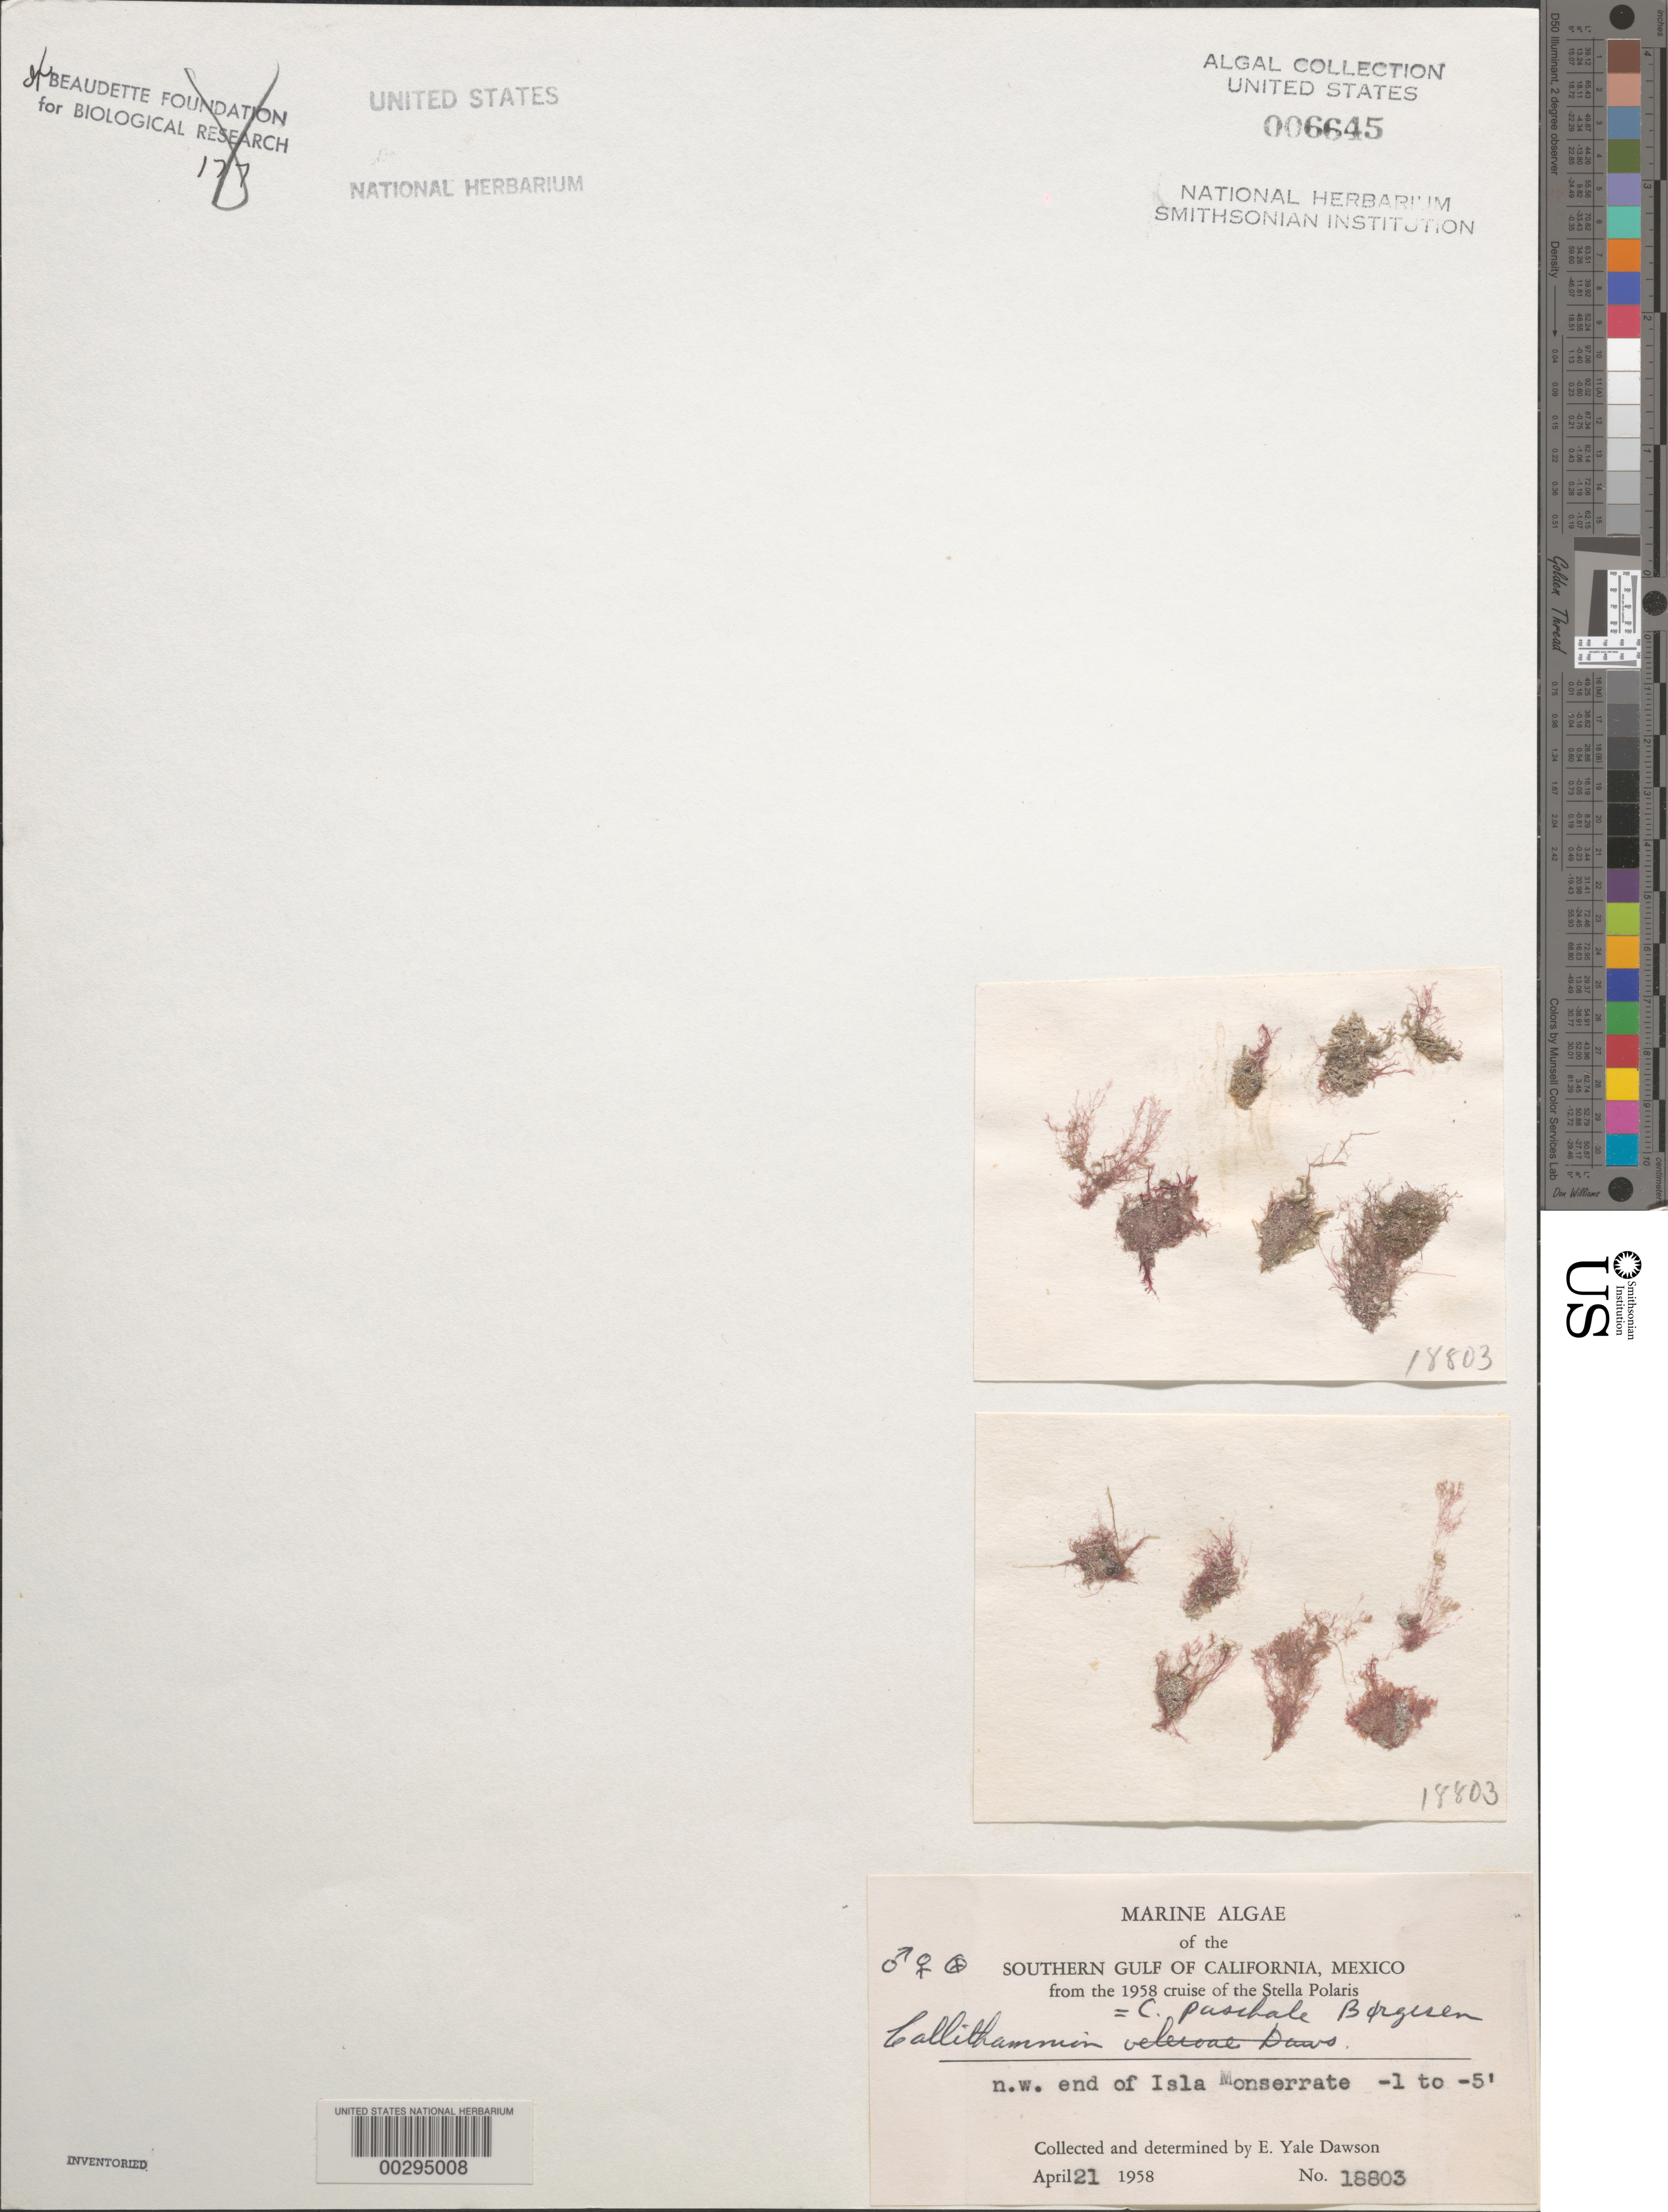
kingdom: Plantae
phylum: Rhodophyta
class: Florideophyceae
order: Ceramiales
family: Callithamniaceae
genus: Callithamnion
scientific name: Callithamnion paschale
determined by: Dawson, E. Y.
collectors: E. Y. Dawson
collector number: EYD 18803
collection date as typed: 21 Apr 1958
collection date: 1958-04-21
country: Mexico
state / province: Baja California Sur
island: Isla Monserrate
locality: Northwest end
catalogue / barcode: US 6645